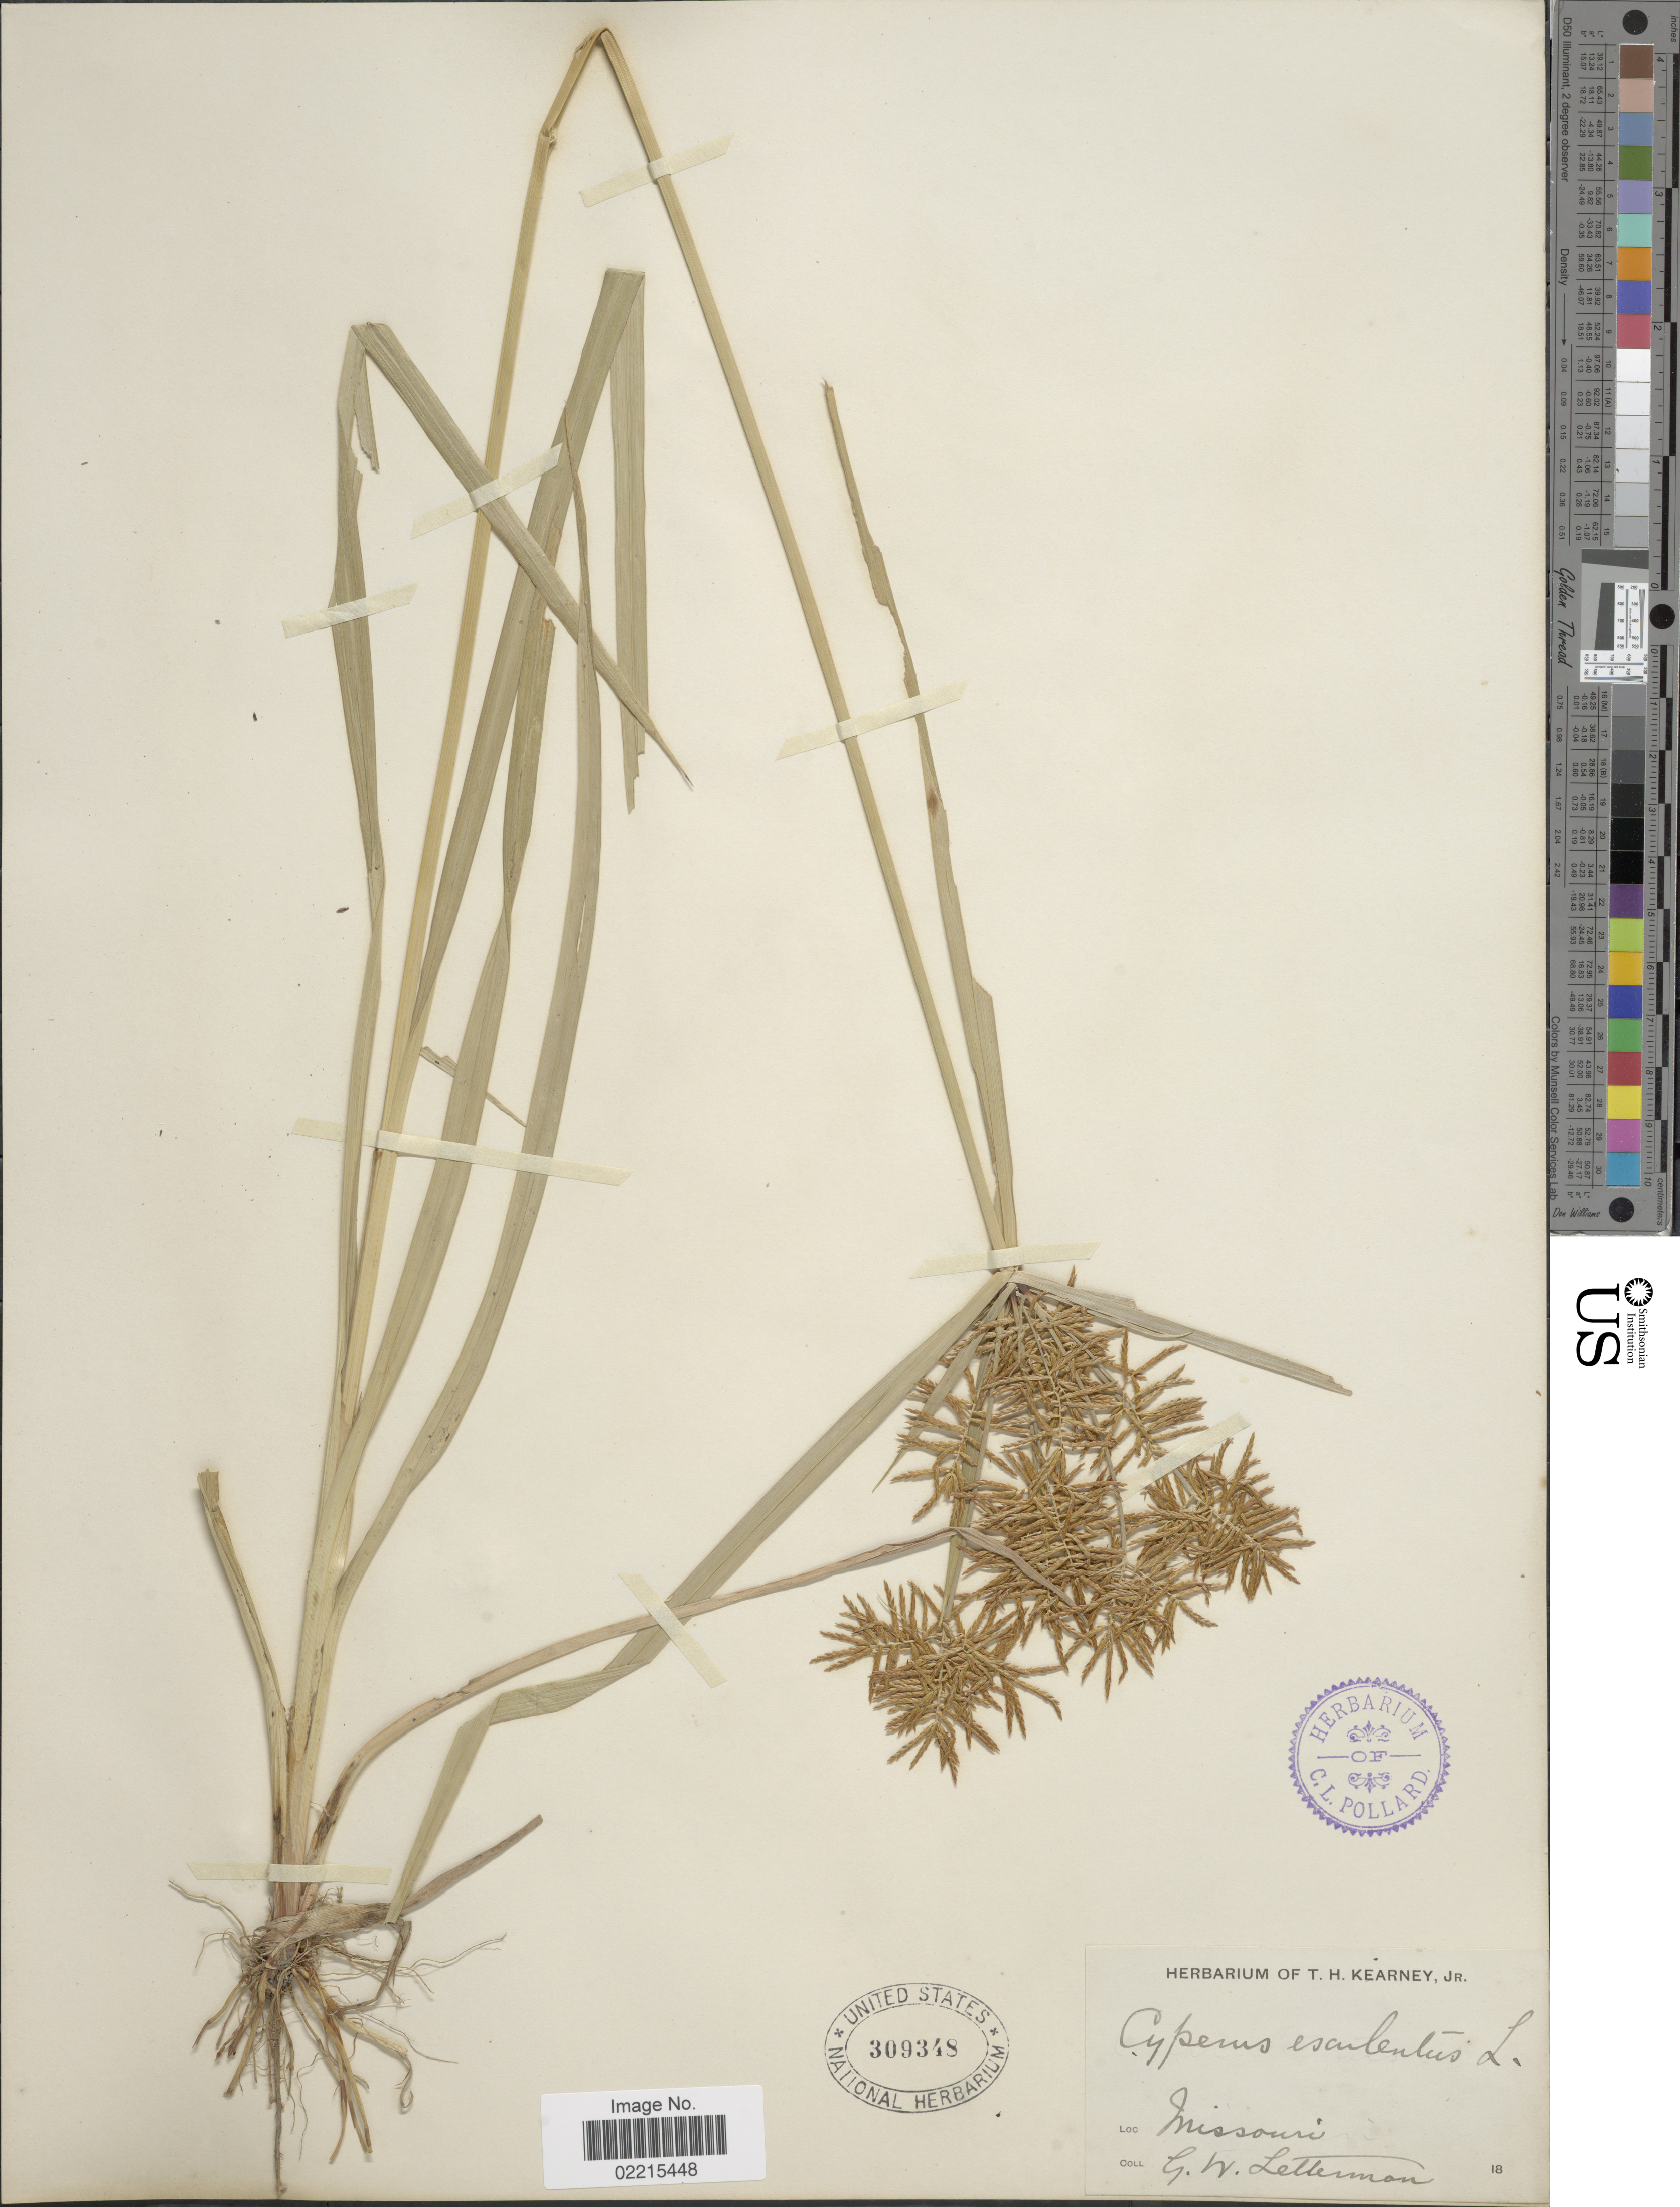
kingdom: Plantae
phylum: Tracheophyta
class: Liliopsida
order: Poales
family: Cyperaceae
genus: Cyperus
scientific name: Cyperus esculentus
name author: L.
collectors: G. W. Letterman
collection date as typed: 18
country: United States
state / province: Missouri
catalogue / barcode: US 309348